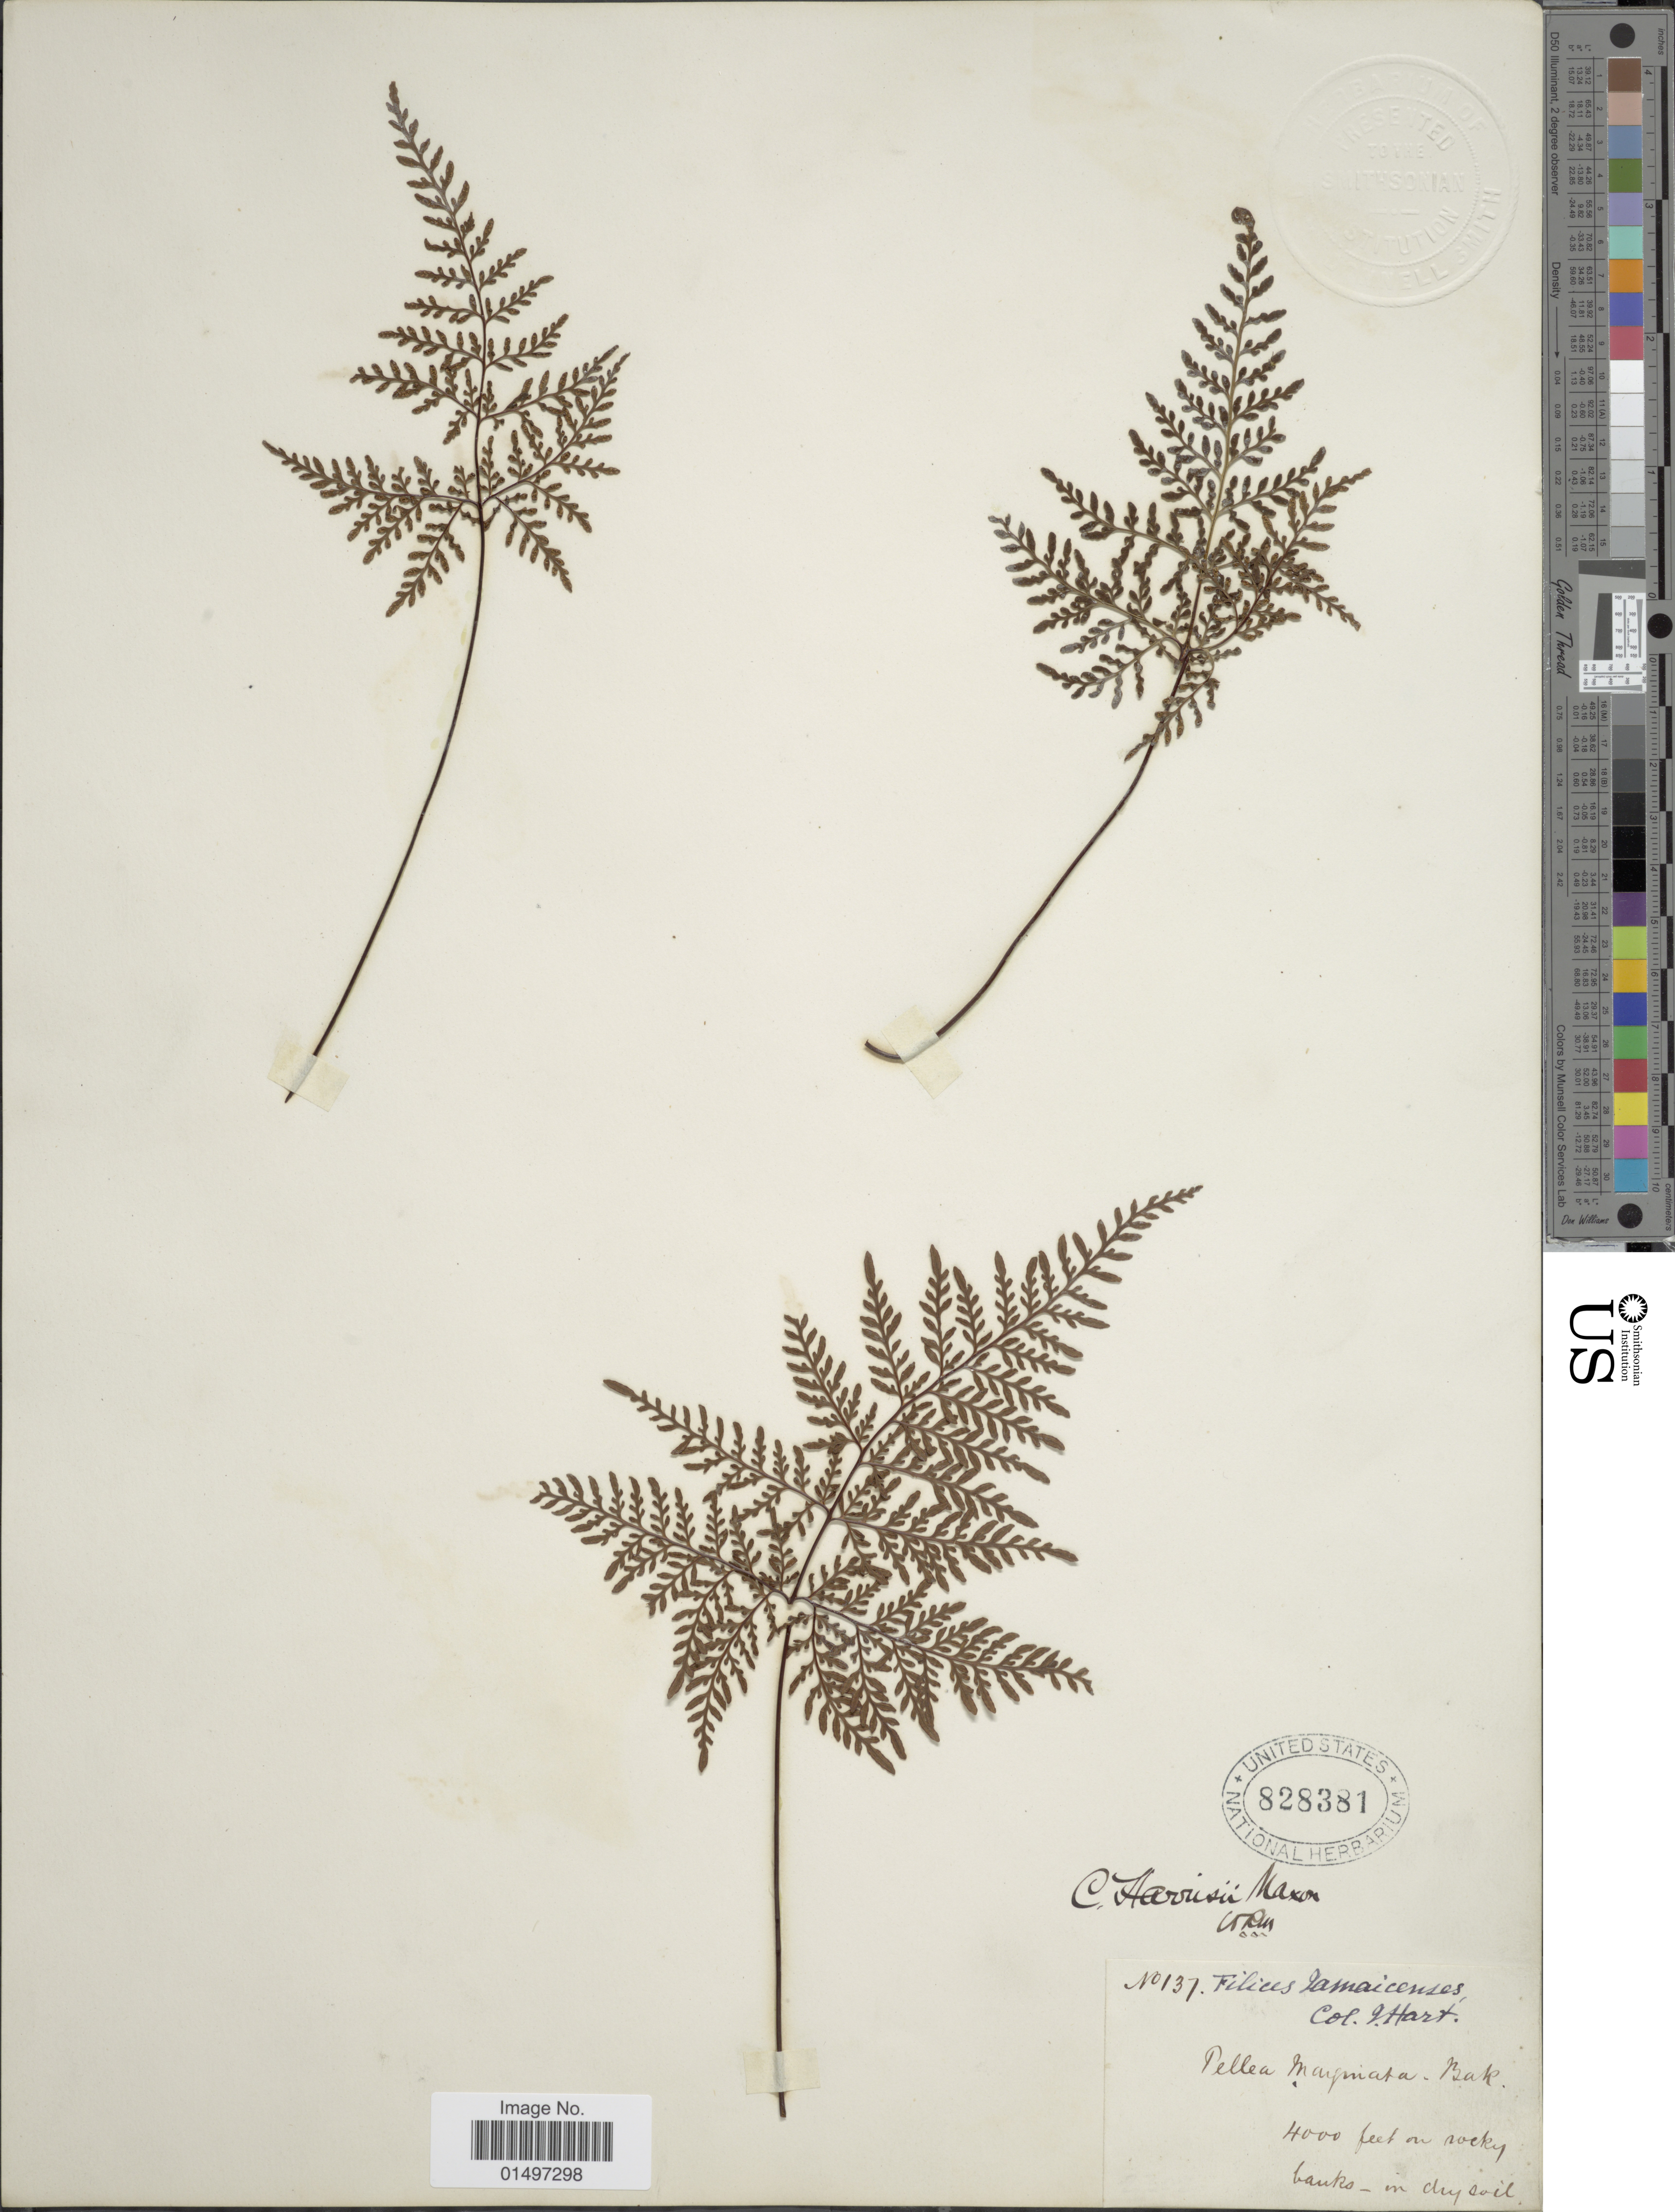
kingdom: Plantae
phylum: Tracheophyta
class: Polypodiopsida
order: Polypodiales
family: Pteridaceae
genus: Gaga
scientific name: Gaga harrisii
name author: (Maxon) Fay W. Li & Windham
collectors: G. Hart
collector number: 137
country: Jamaica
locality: Filices Jamaicenses.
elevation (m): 1219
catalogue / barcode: US 828381